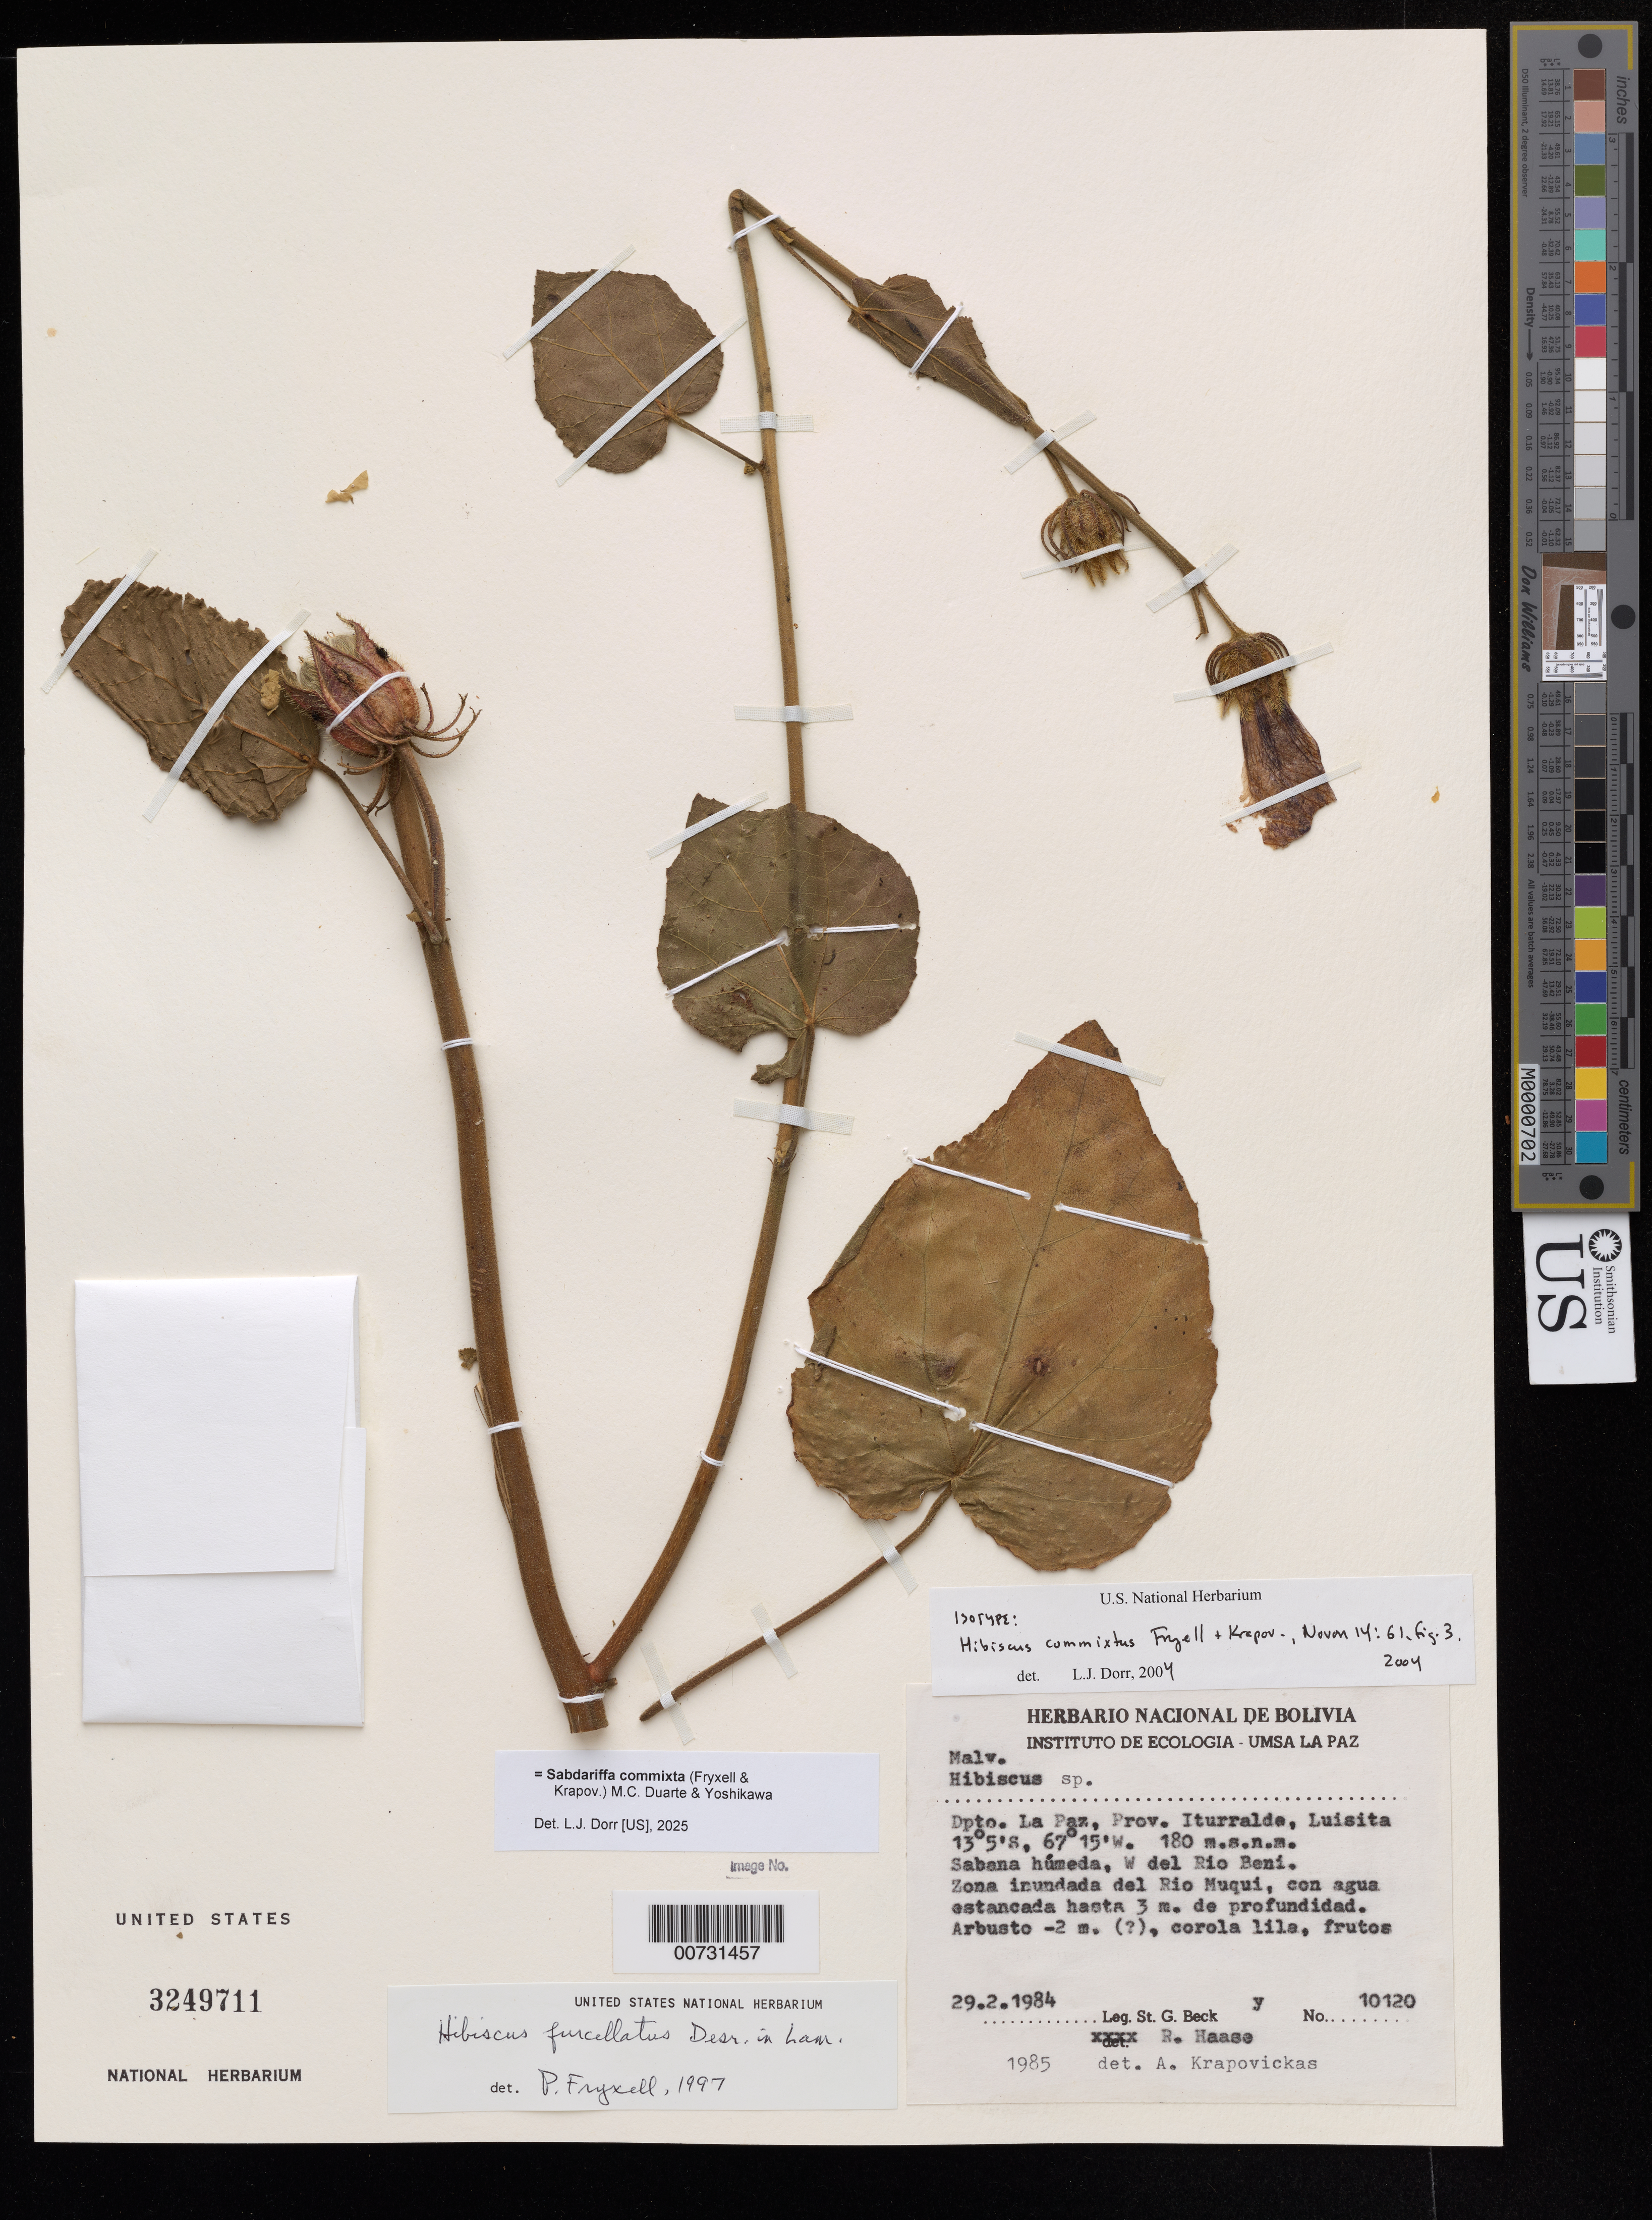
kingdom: Plantae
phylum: Tracheophyta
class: Magnoliopsida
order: Malvales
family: Malvaceae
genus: Hibiscus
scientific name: Hibiscus commixtus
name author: Fryxell & Krapov.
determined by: Dorr, L. J., (BOT), Smithsonian Institution - National Museum of Natural History (UNITED STATES)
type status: Isotype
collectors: S. G. Beck & R. Haase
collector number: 10120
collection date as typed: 29 Feb 1984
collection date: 1984-02-29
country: Bolivia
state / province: La Paz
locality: Dpto. La Paz, Prov. Iturralda, Luisita, sabana húmeda, W del Rio Beni, zone inundada del Rio Muqui.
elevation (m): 180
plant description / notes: Holotype at LPB.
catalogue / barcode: US 3249711